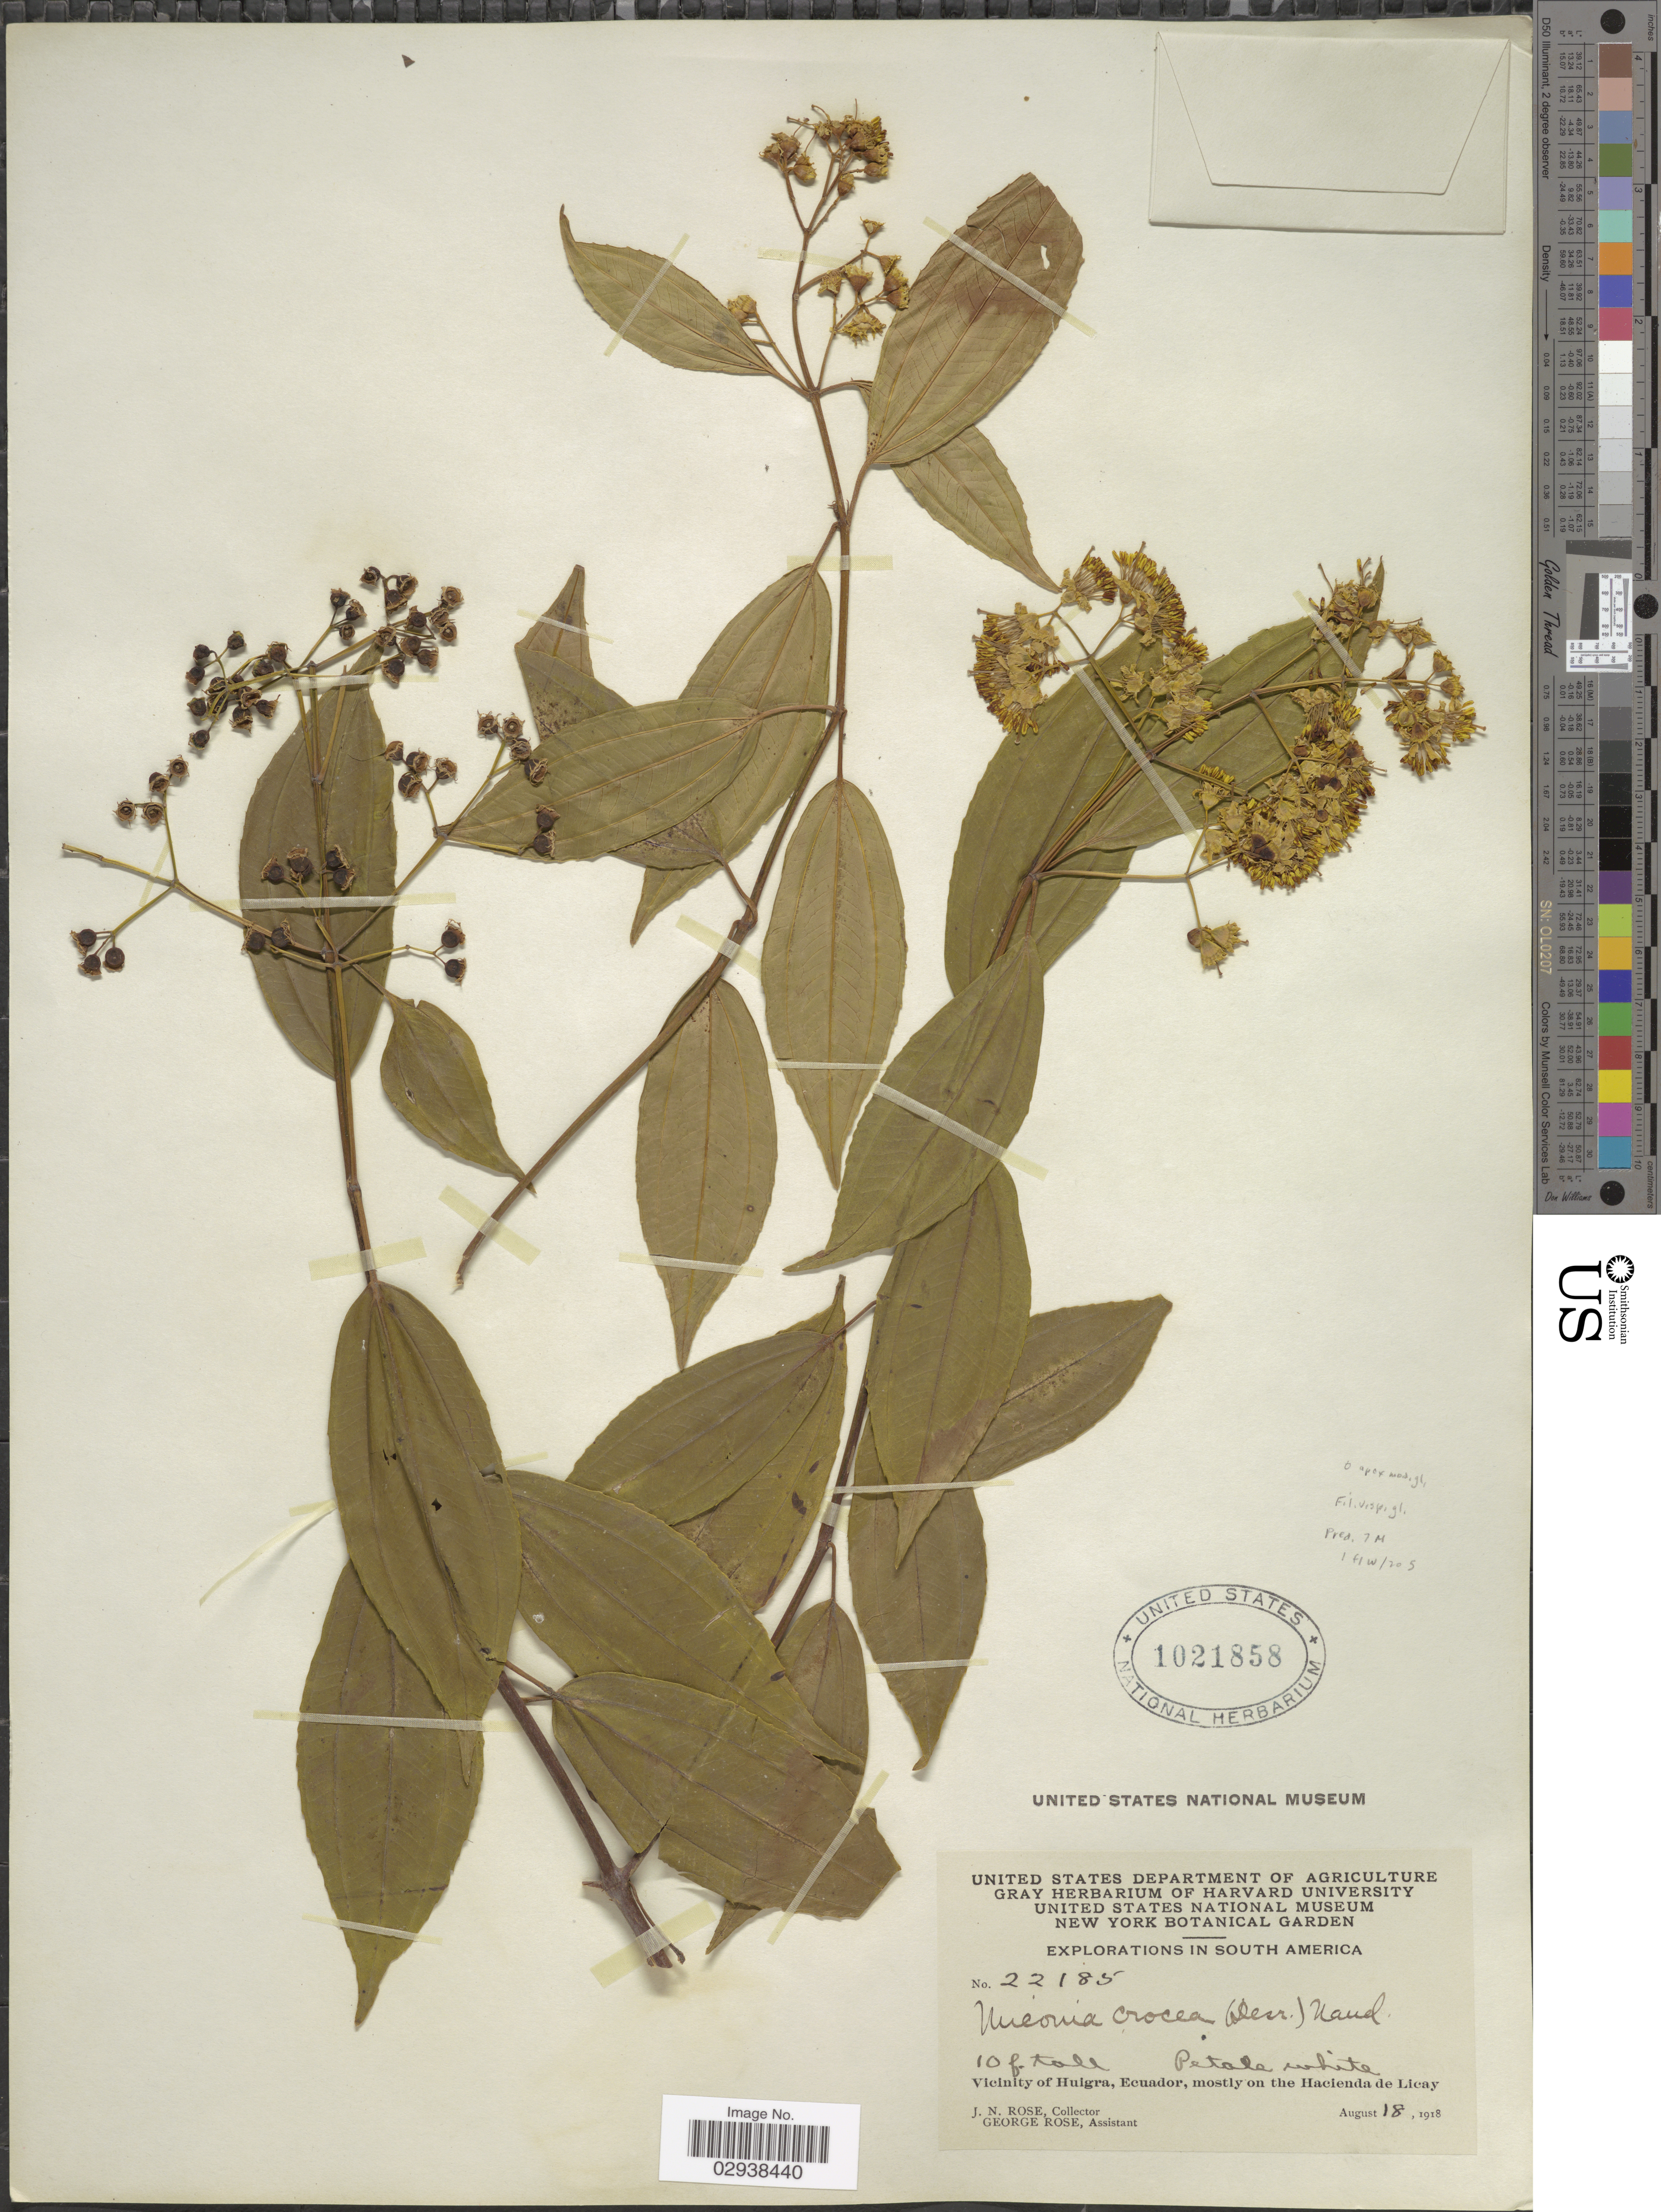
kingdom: Plantae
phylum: Tracheophyta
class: Magnoliopsida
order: Myrtales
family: Melastomataceae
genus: Miconia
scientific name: Miconia crocea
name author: (Desr.) Naudin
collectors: J. N. Rose & G. Rose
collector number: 22185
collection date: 1918-08-18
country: Ecuador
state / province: Chimborazo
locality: Vicinity of Huigra, Ecuador, mostly on the Hacienda de Licay.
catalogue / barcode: US 1021858